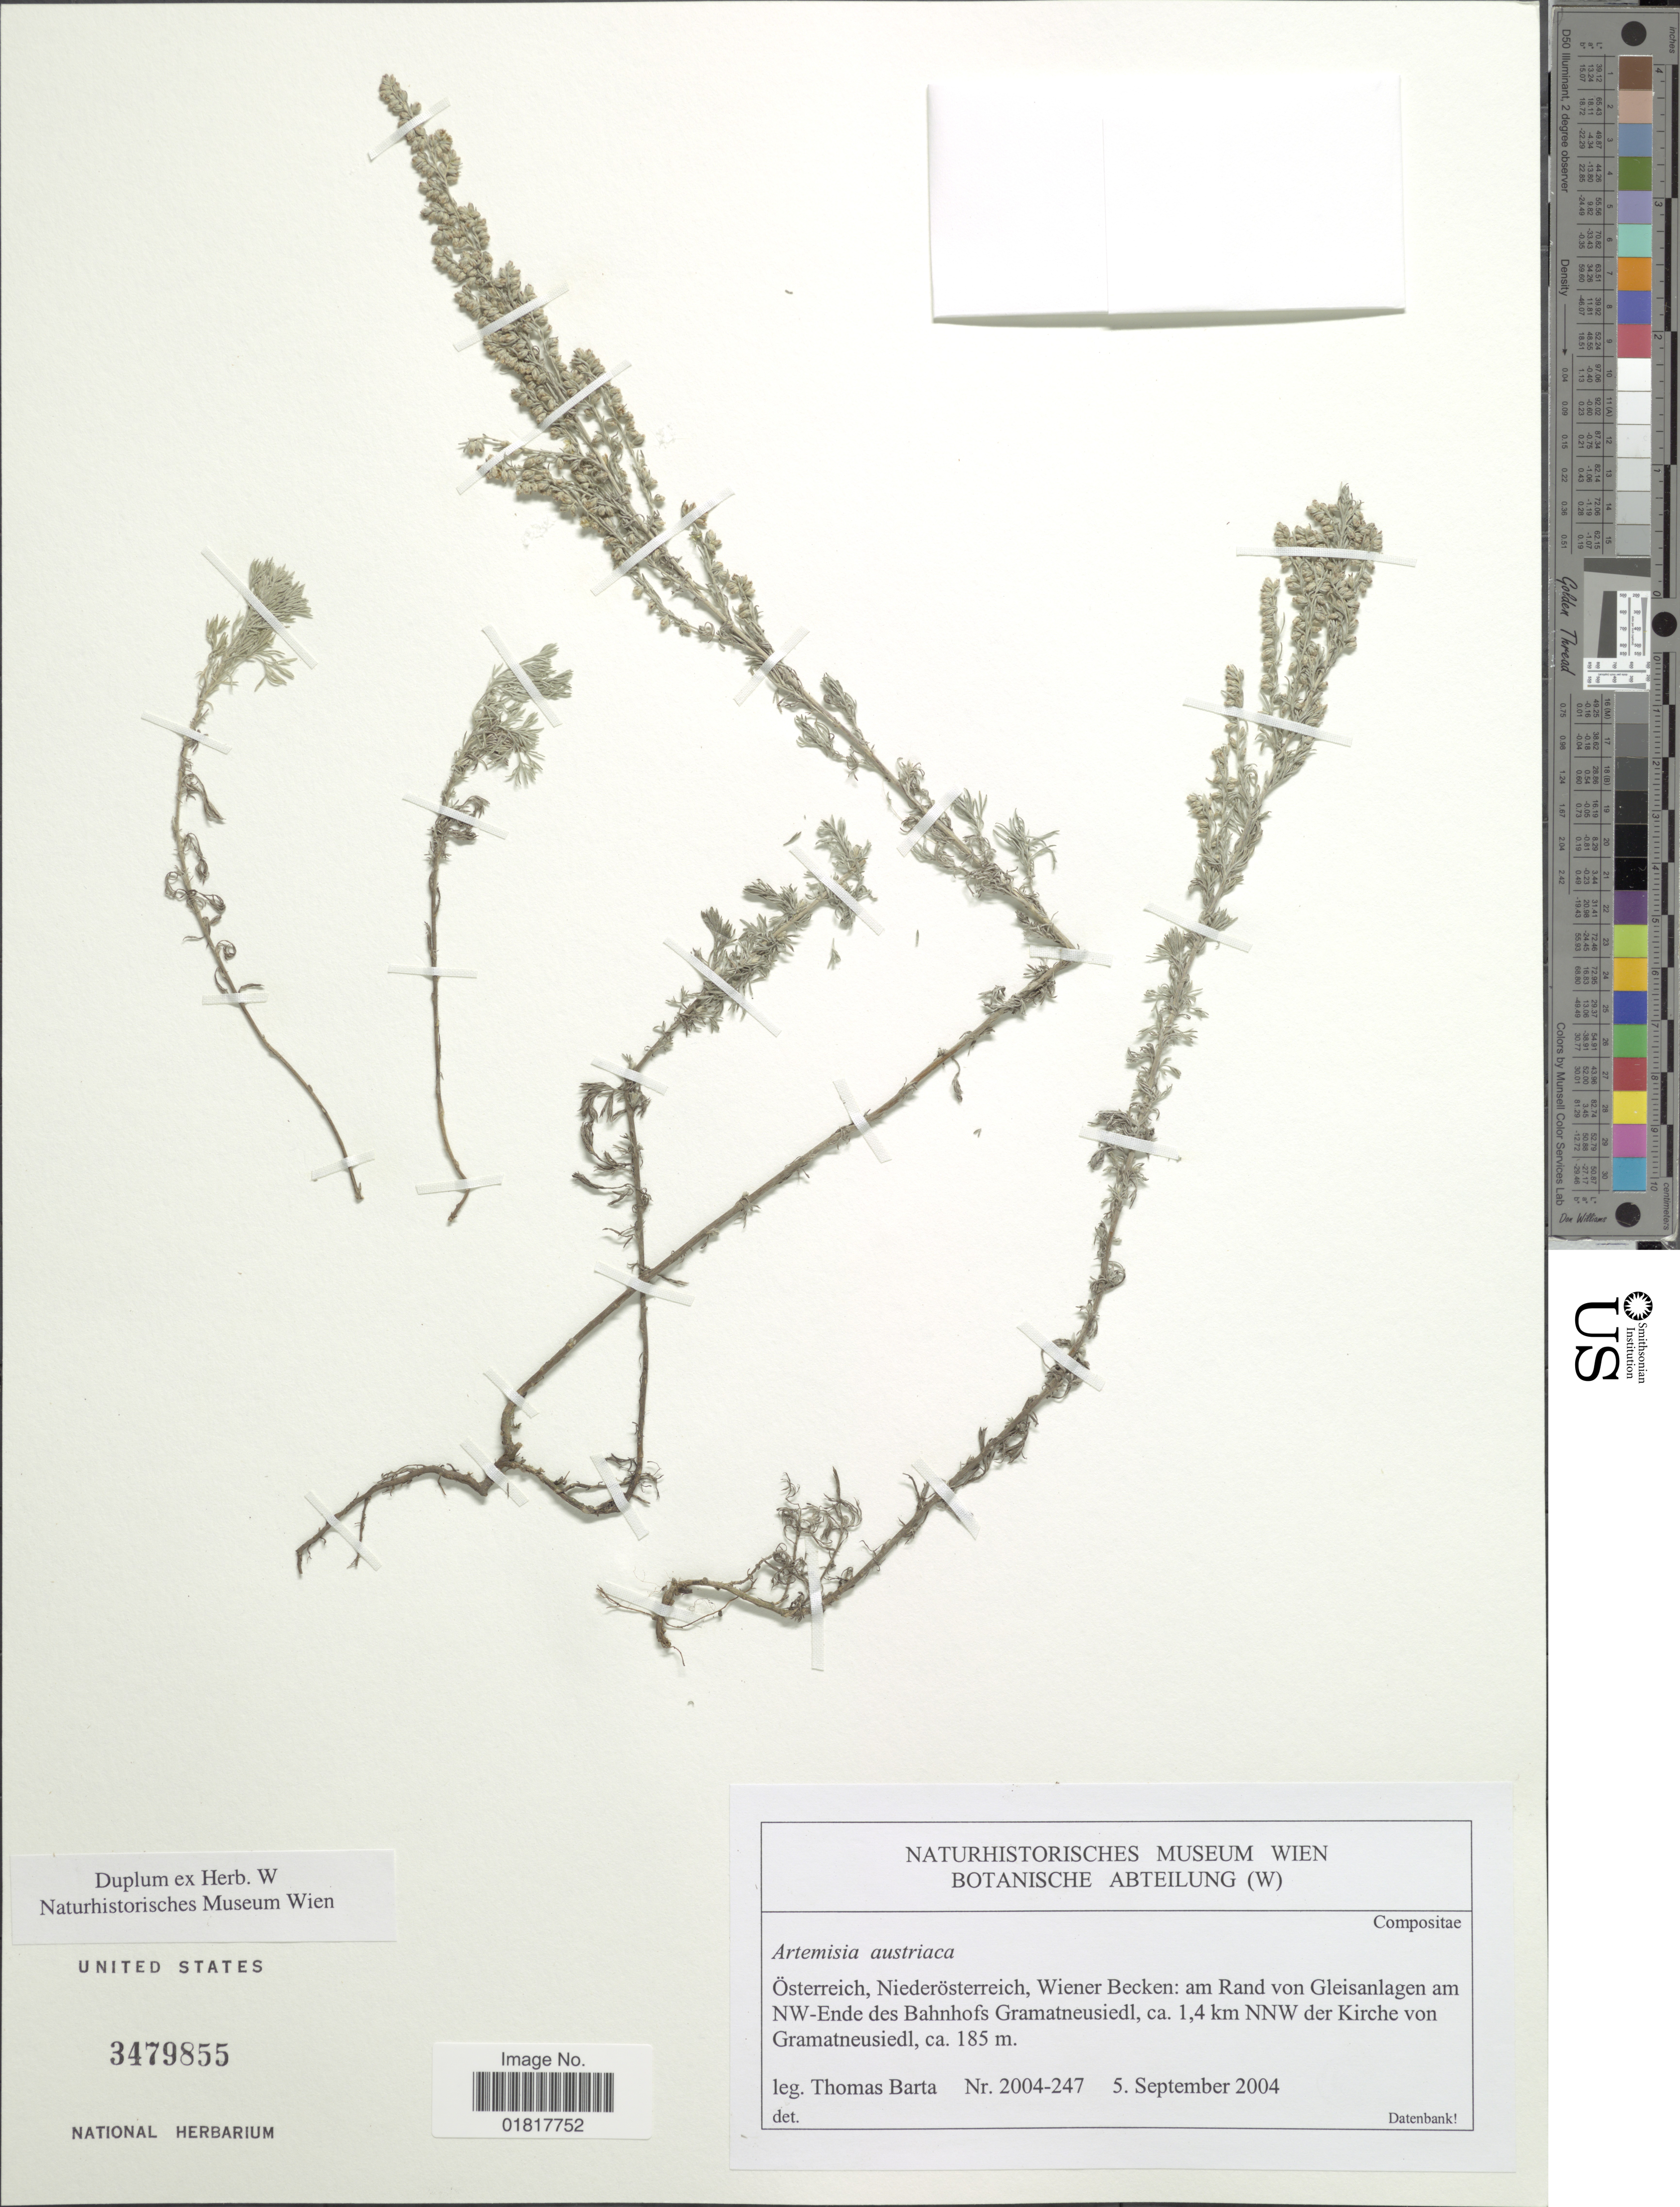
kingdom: Plantae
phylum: Tracheophyta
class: Magnoliopsida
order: Asterales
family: Asteraceae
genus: Artemisia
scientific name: Artemisia austriaca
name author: Jacq.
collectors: T. Barta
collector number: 2004-247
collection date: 2004-09-05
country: Austria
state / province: Niederosterreich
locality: Österreich, Wiener Becken: am Rande von Gleisanlagen am NW-Ende des Bahnhofs Gramatneusiedl, ca 1,4 km NNW der Kirche von Gramatneusiedl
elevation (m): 185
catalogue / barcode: US 3479855